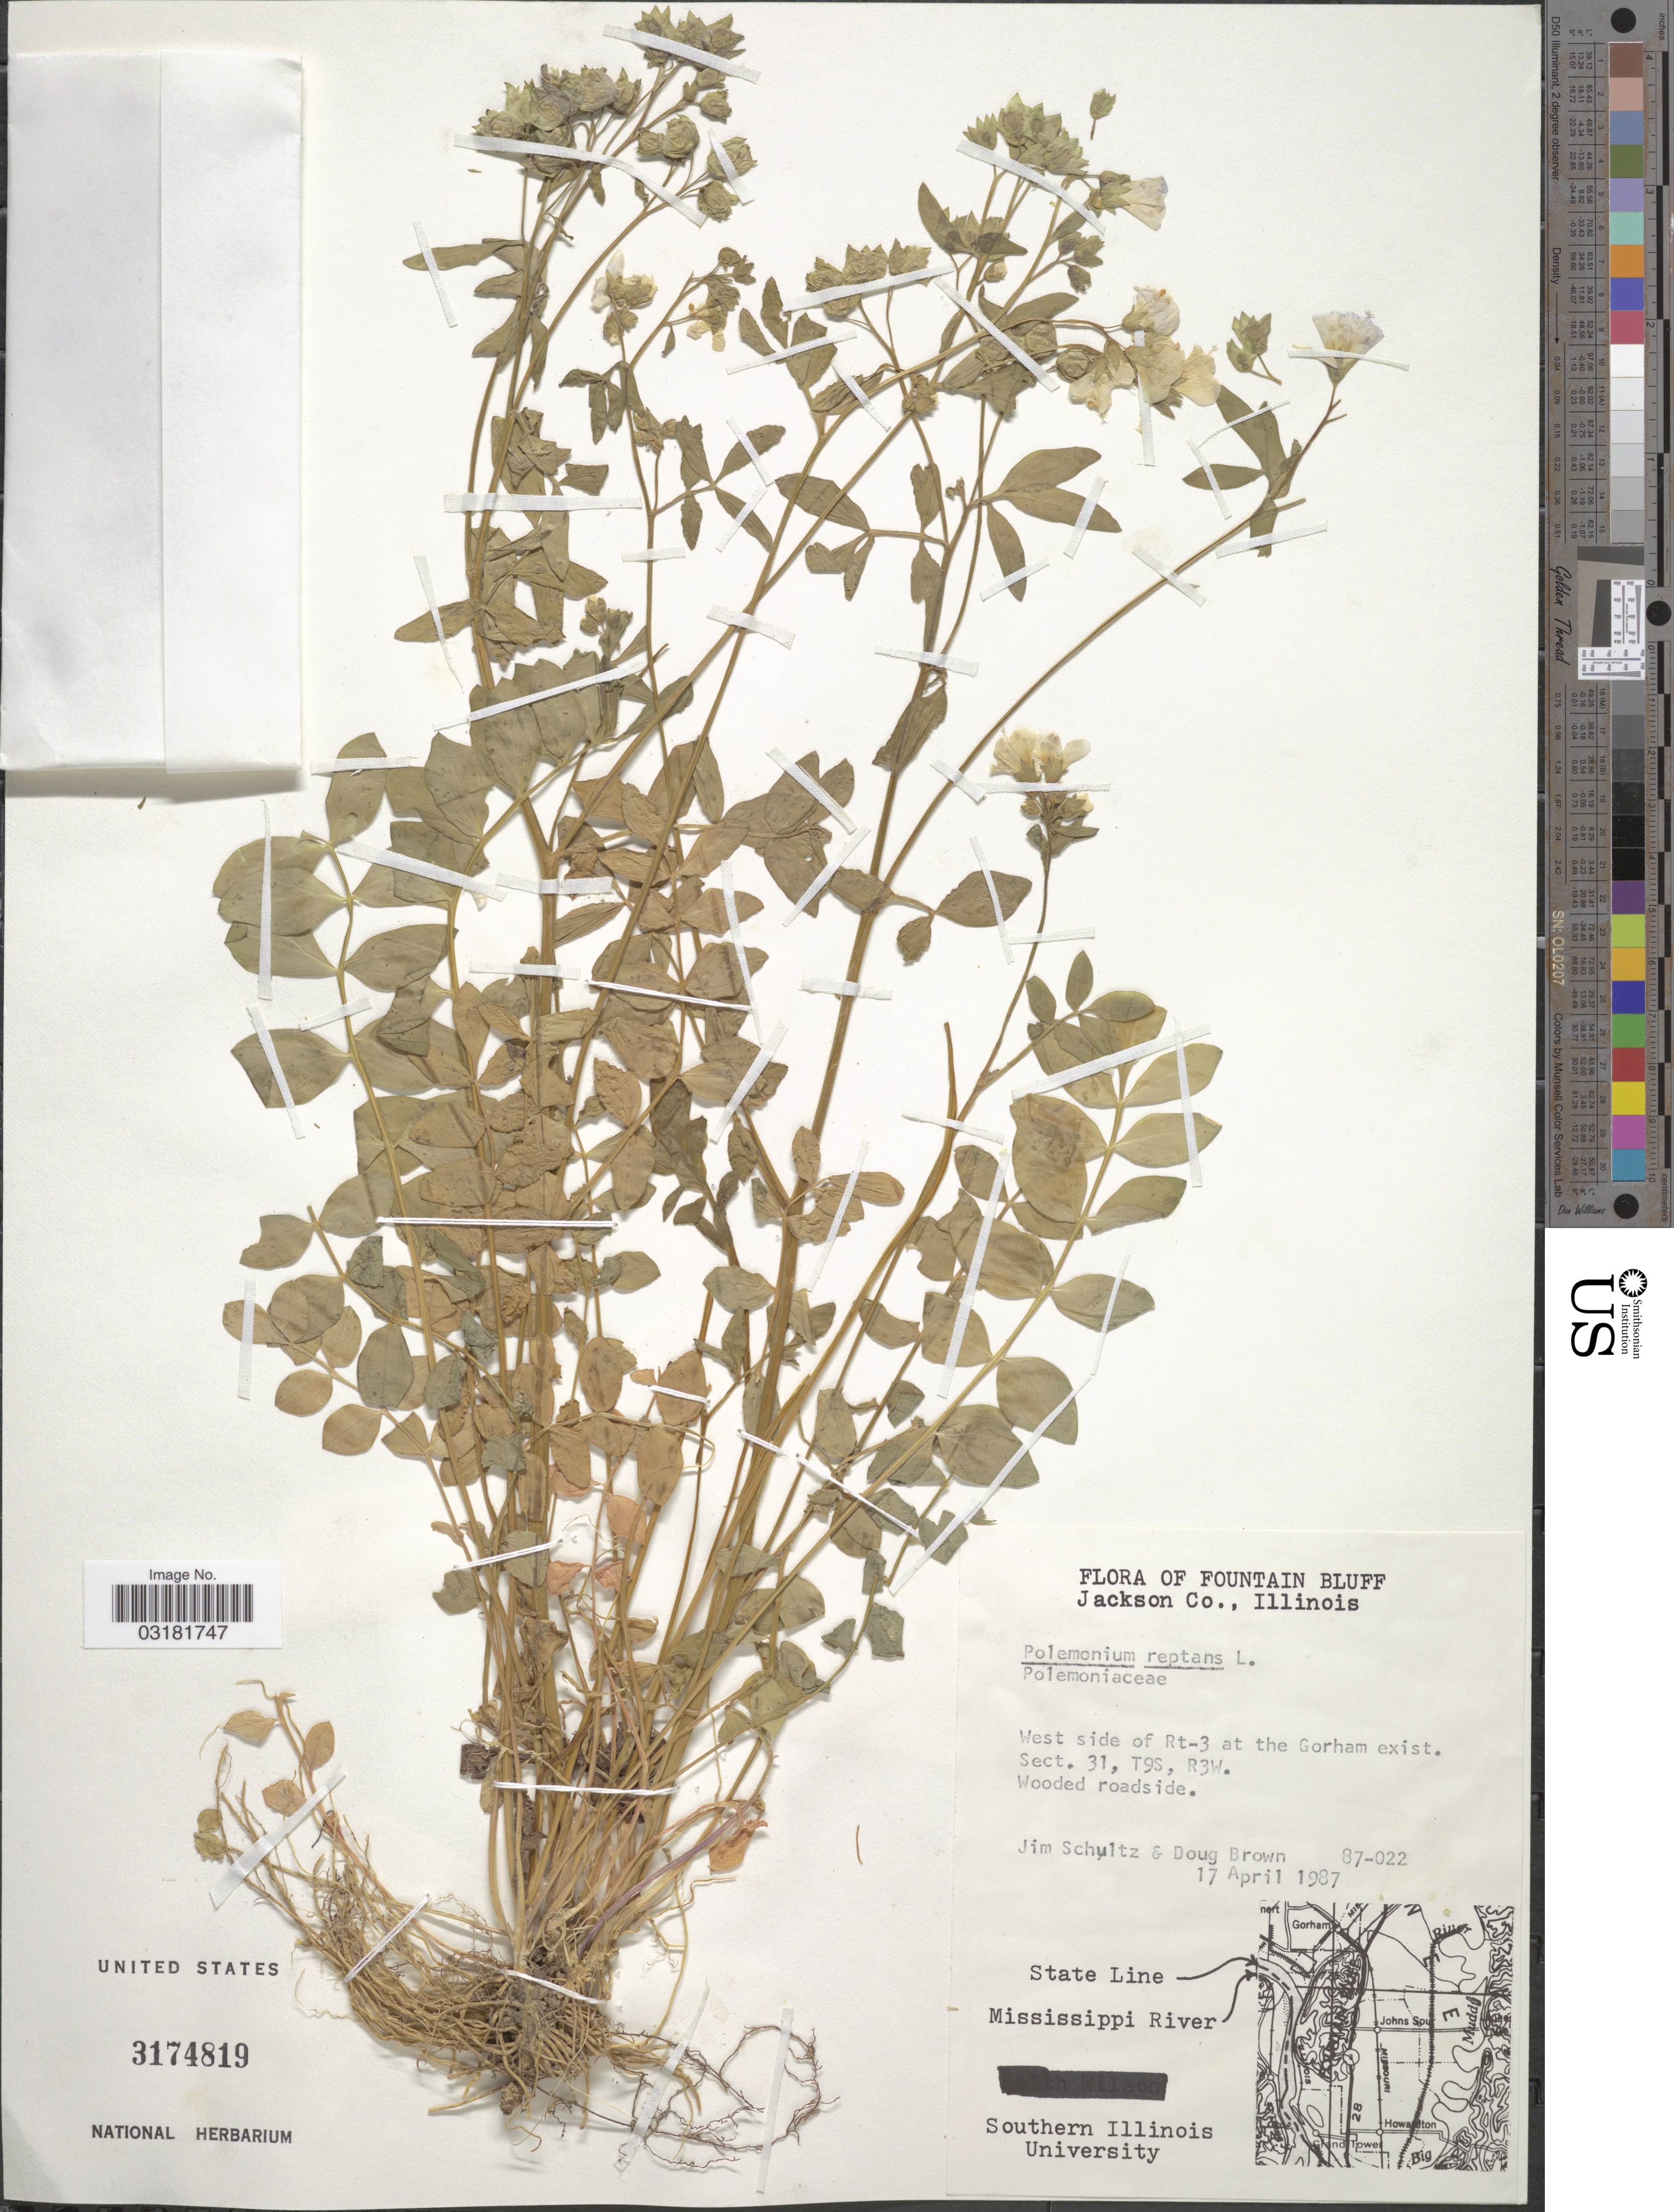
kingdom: Plantae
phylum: Tracheophyta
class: Magnoliopsida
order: Ericales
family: Polemoniaceae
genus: Polemonium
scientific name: Polemonium reptans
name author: L.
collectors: J. Schultz & D. Brown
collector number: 87-022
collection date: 1987-04-17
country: United States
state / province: Illinois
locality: Fountain Bluff. Jackson Co. West side of Rt-3 at the Gorham exist. Sect. 31, T9S, R3W.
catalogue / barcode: US 3174819